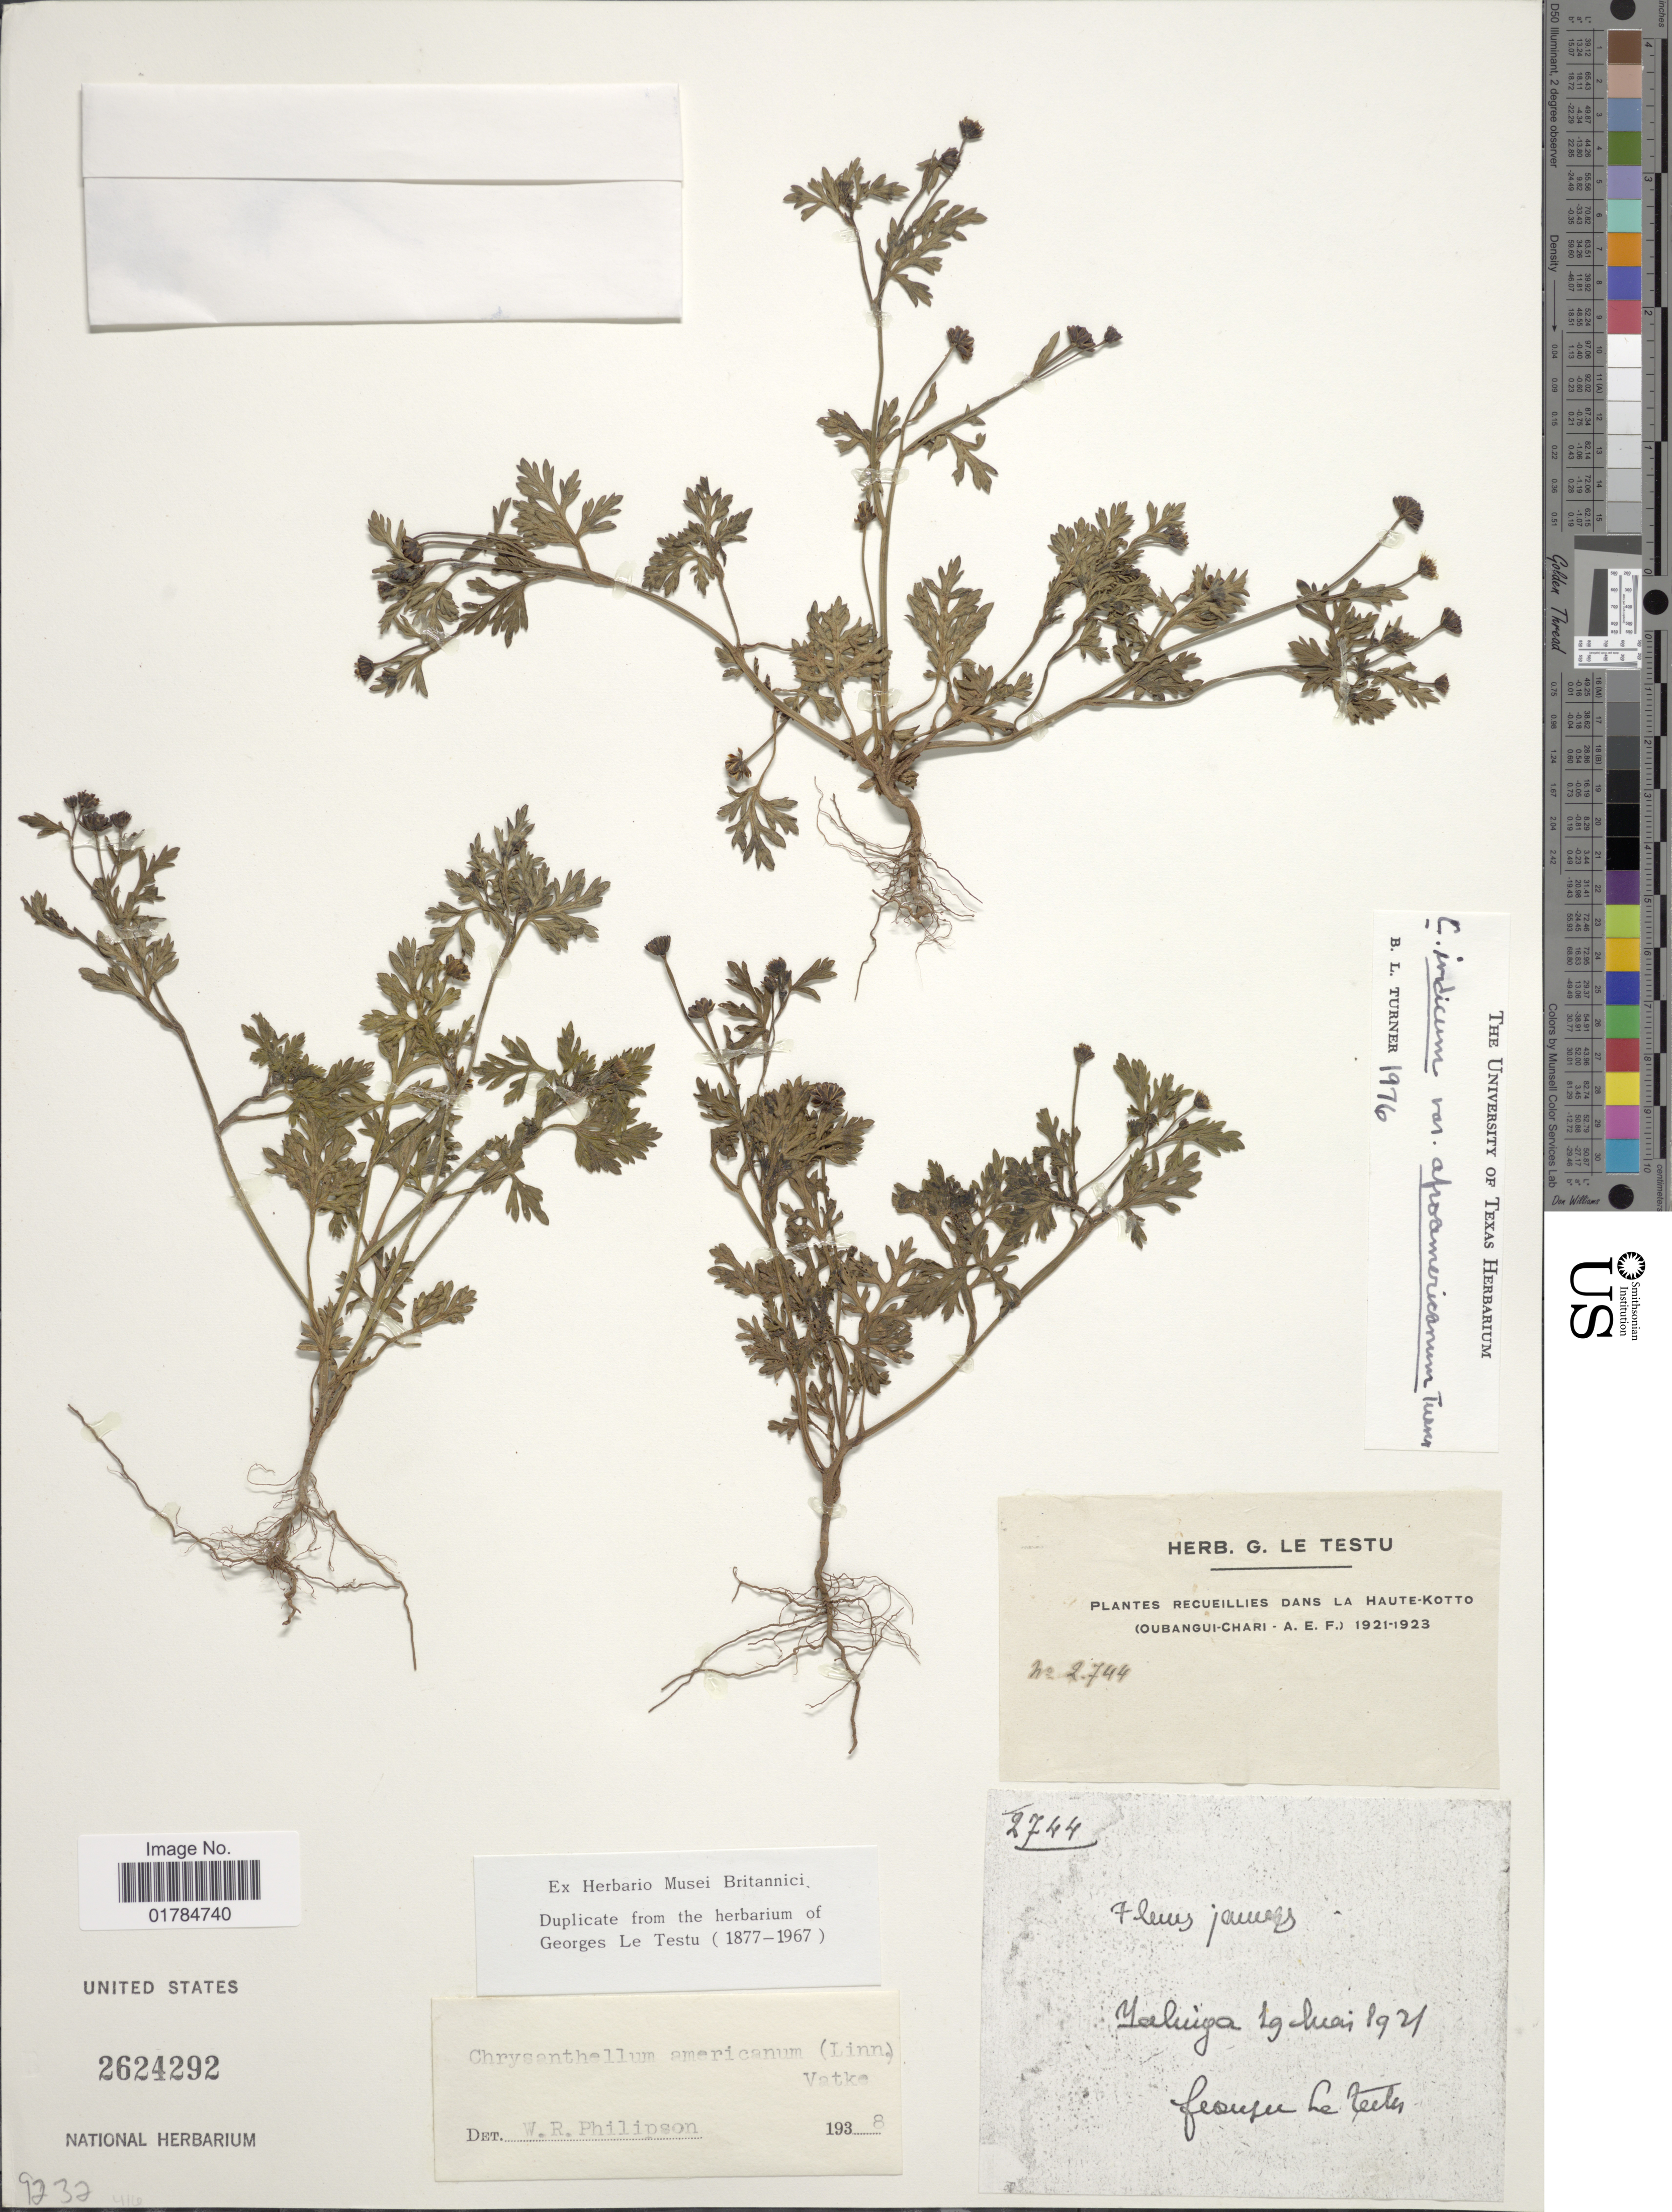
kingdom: Plantae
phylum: Tracheophyta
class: Magnoliopsida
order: Asterales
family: Asteraceae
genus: Chrysanthellum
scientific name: Chrysanthellum indicum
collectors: G. Le Testu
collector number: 2744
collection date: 1921-05-19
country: Central African Republic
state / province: Haute-Kotto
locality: (Oubangui-Chari - A.E.F.)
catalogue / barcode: US 2624292